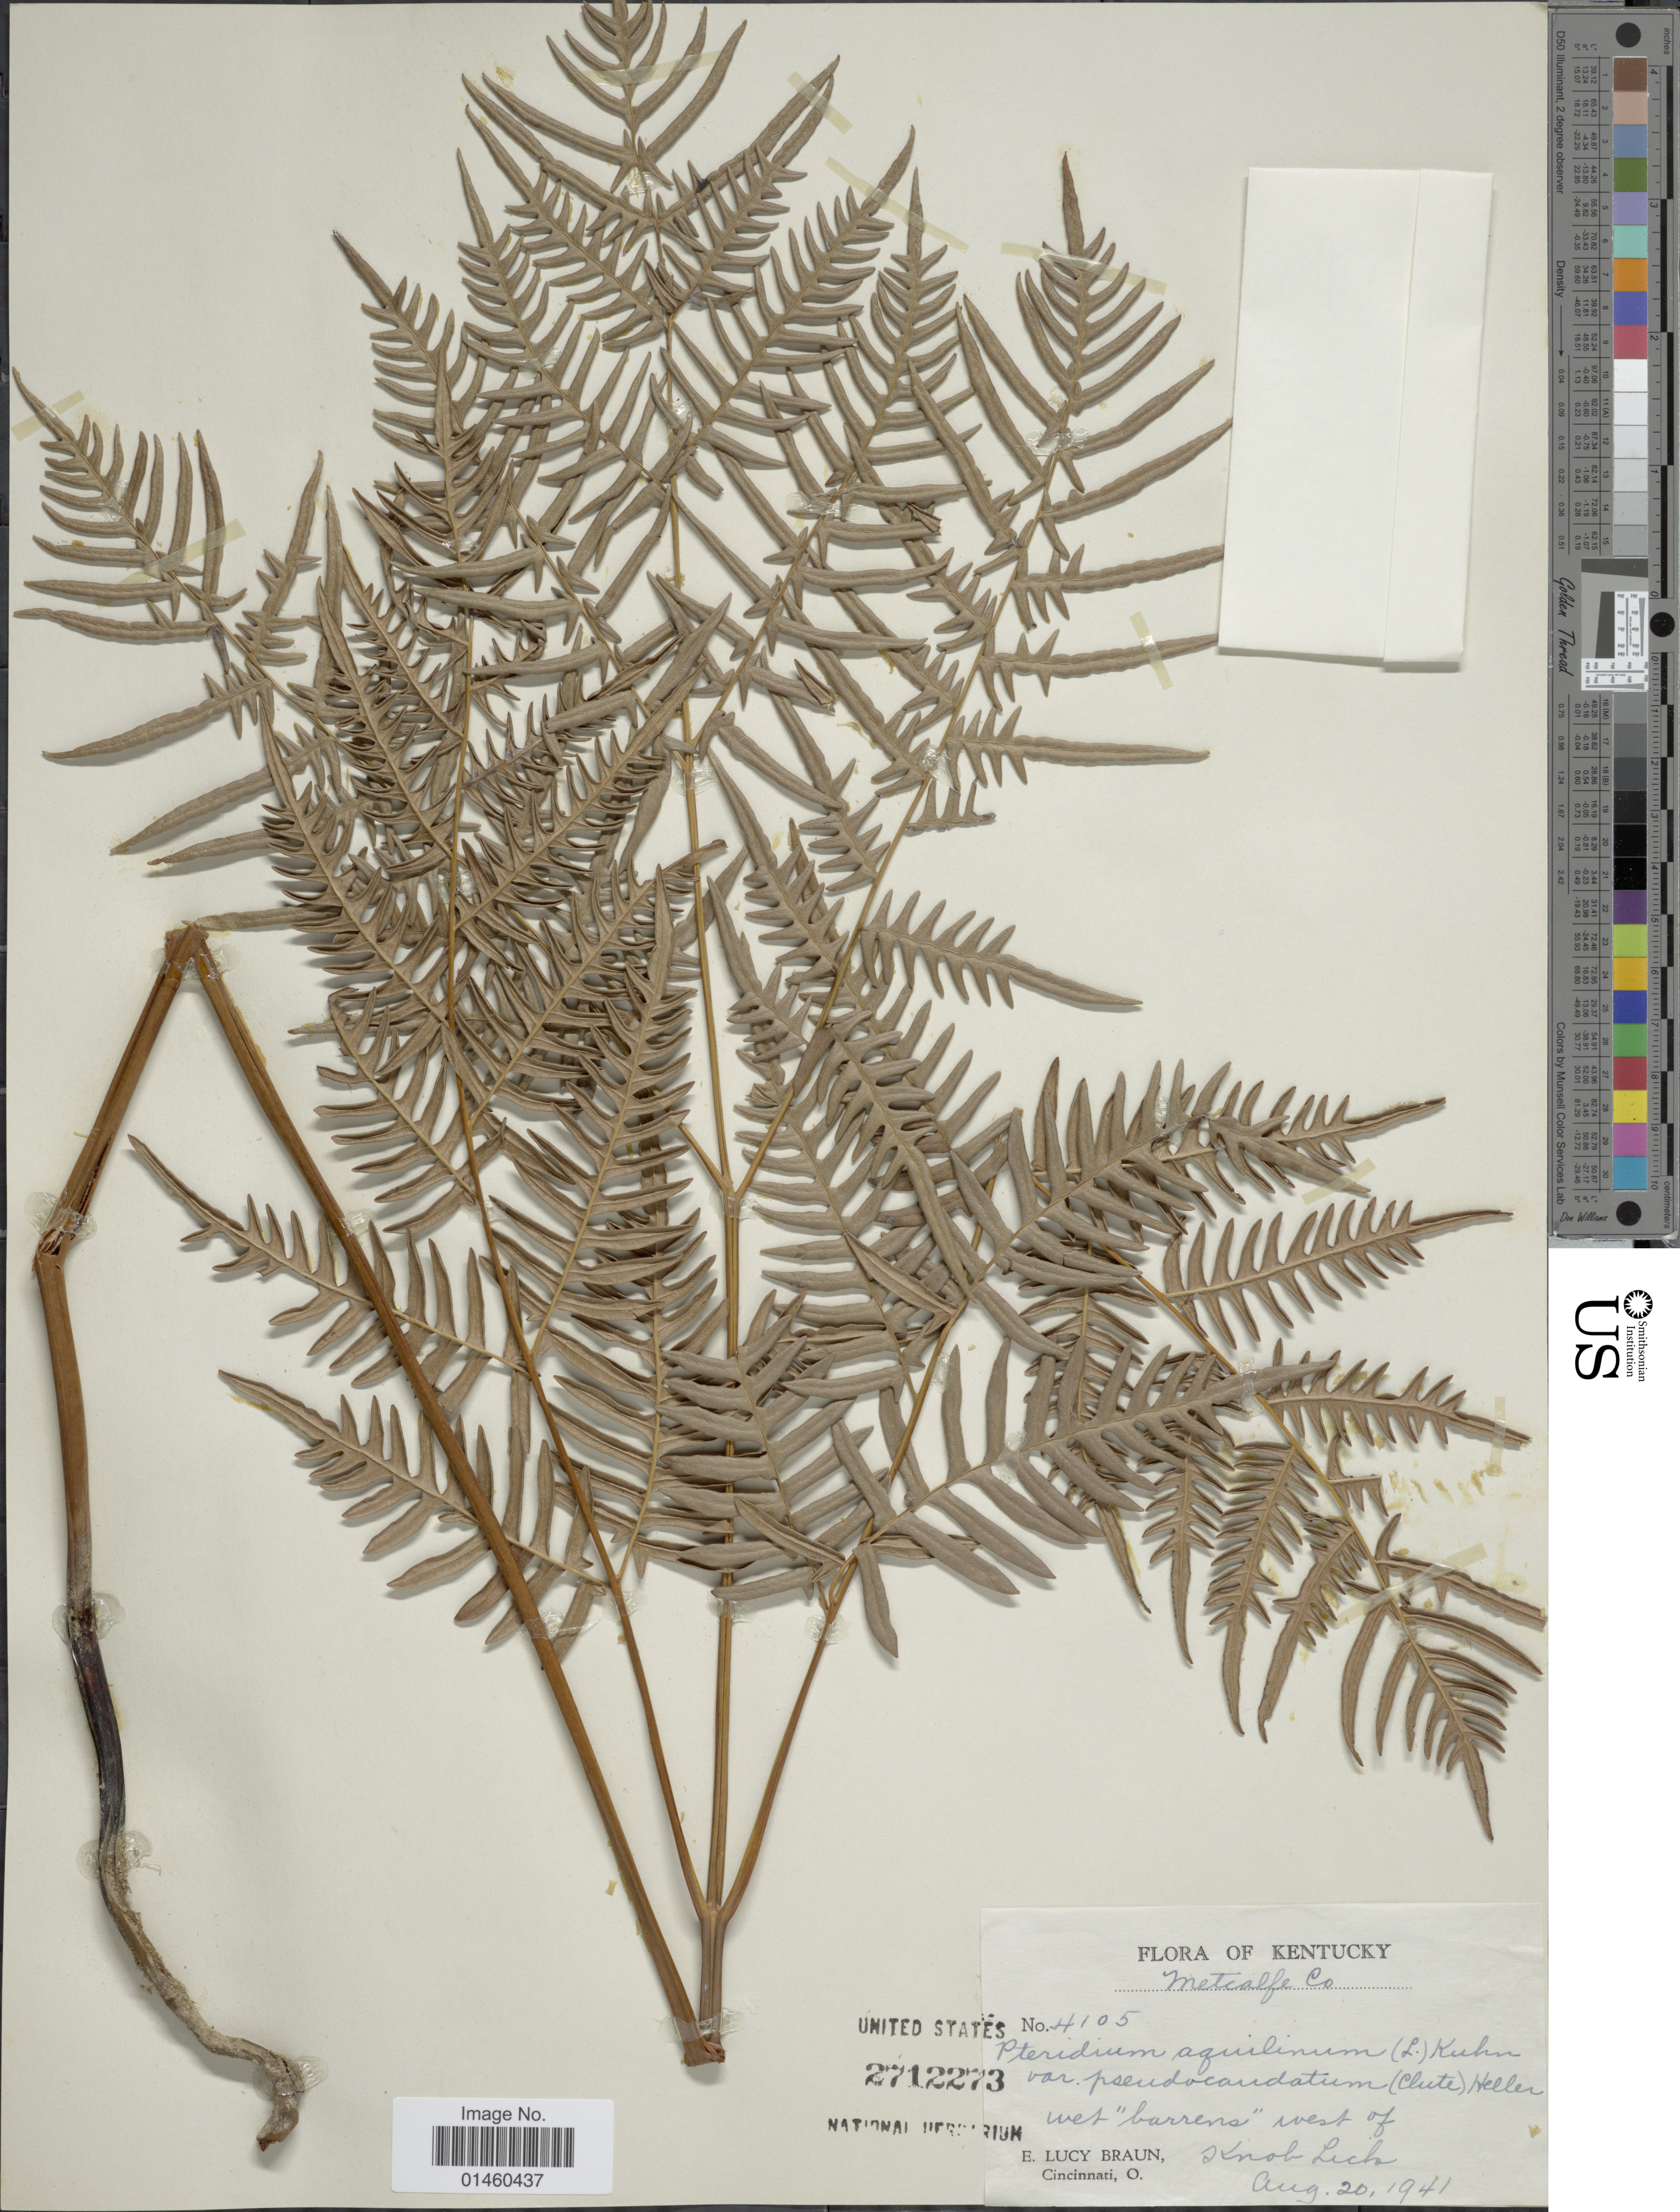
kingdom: Plantae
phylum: Tracheophyta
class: Polypodiopsida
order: Polypodiales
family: Dennstaedtiaceae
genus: Pteridium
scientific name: Pteridium aquilinum var. pseudocaudatum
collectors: E. L. Braun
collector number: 4105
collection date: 1941-08-20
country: United States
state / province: Kentucky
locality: Metcalfe Co., wet "barrens"west of knob Lich.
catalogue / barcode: US 2712273